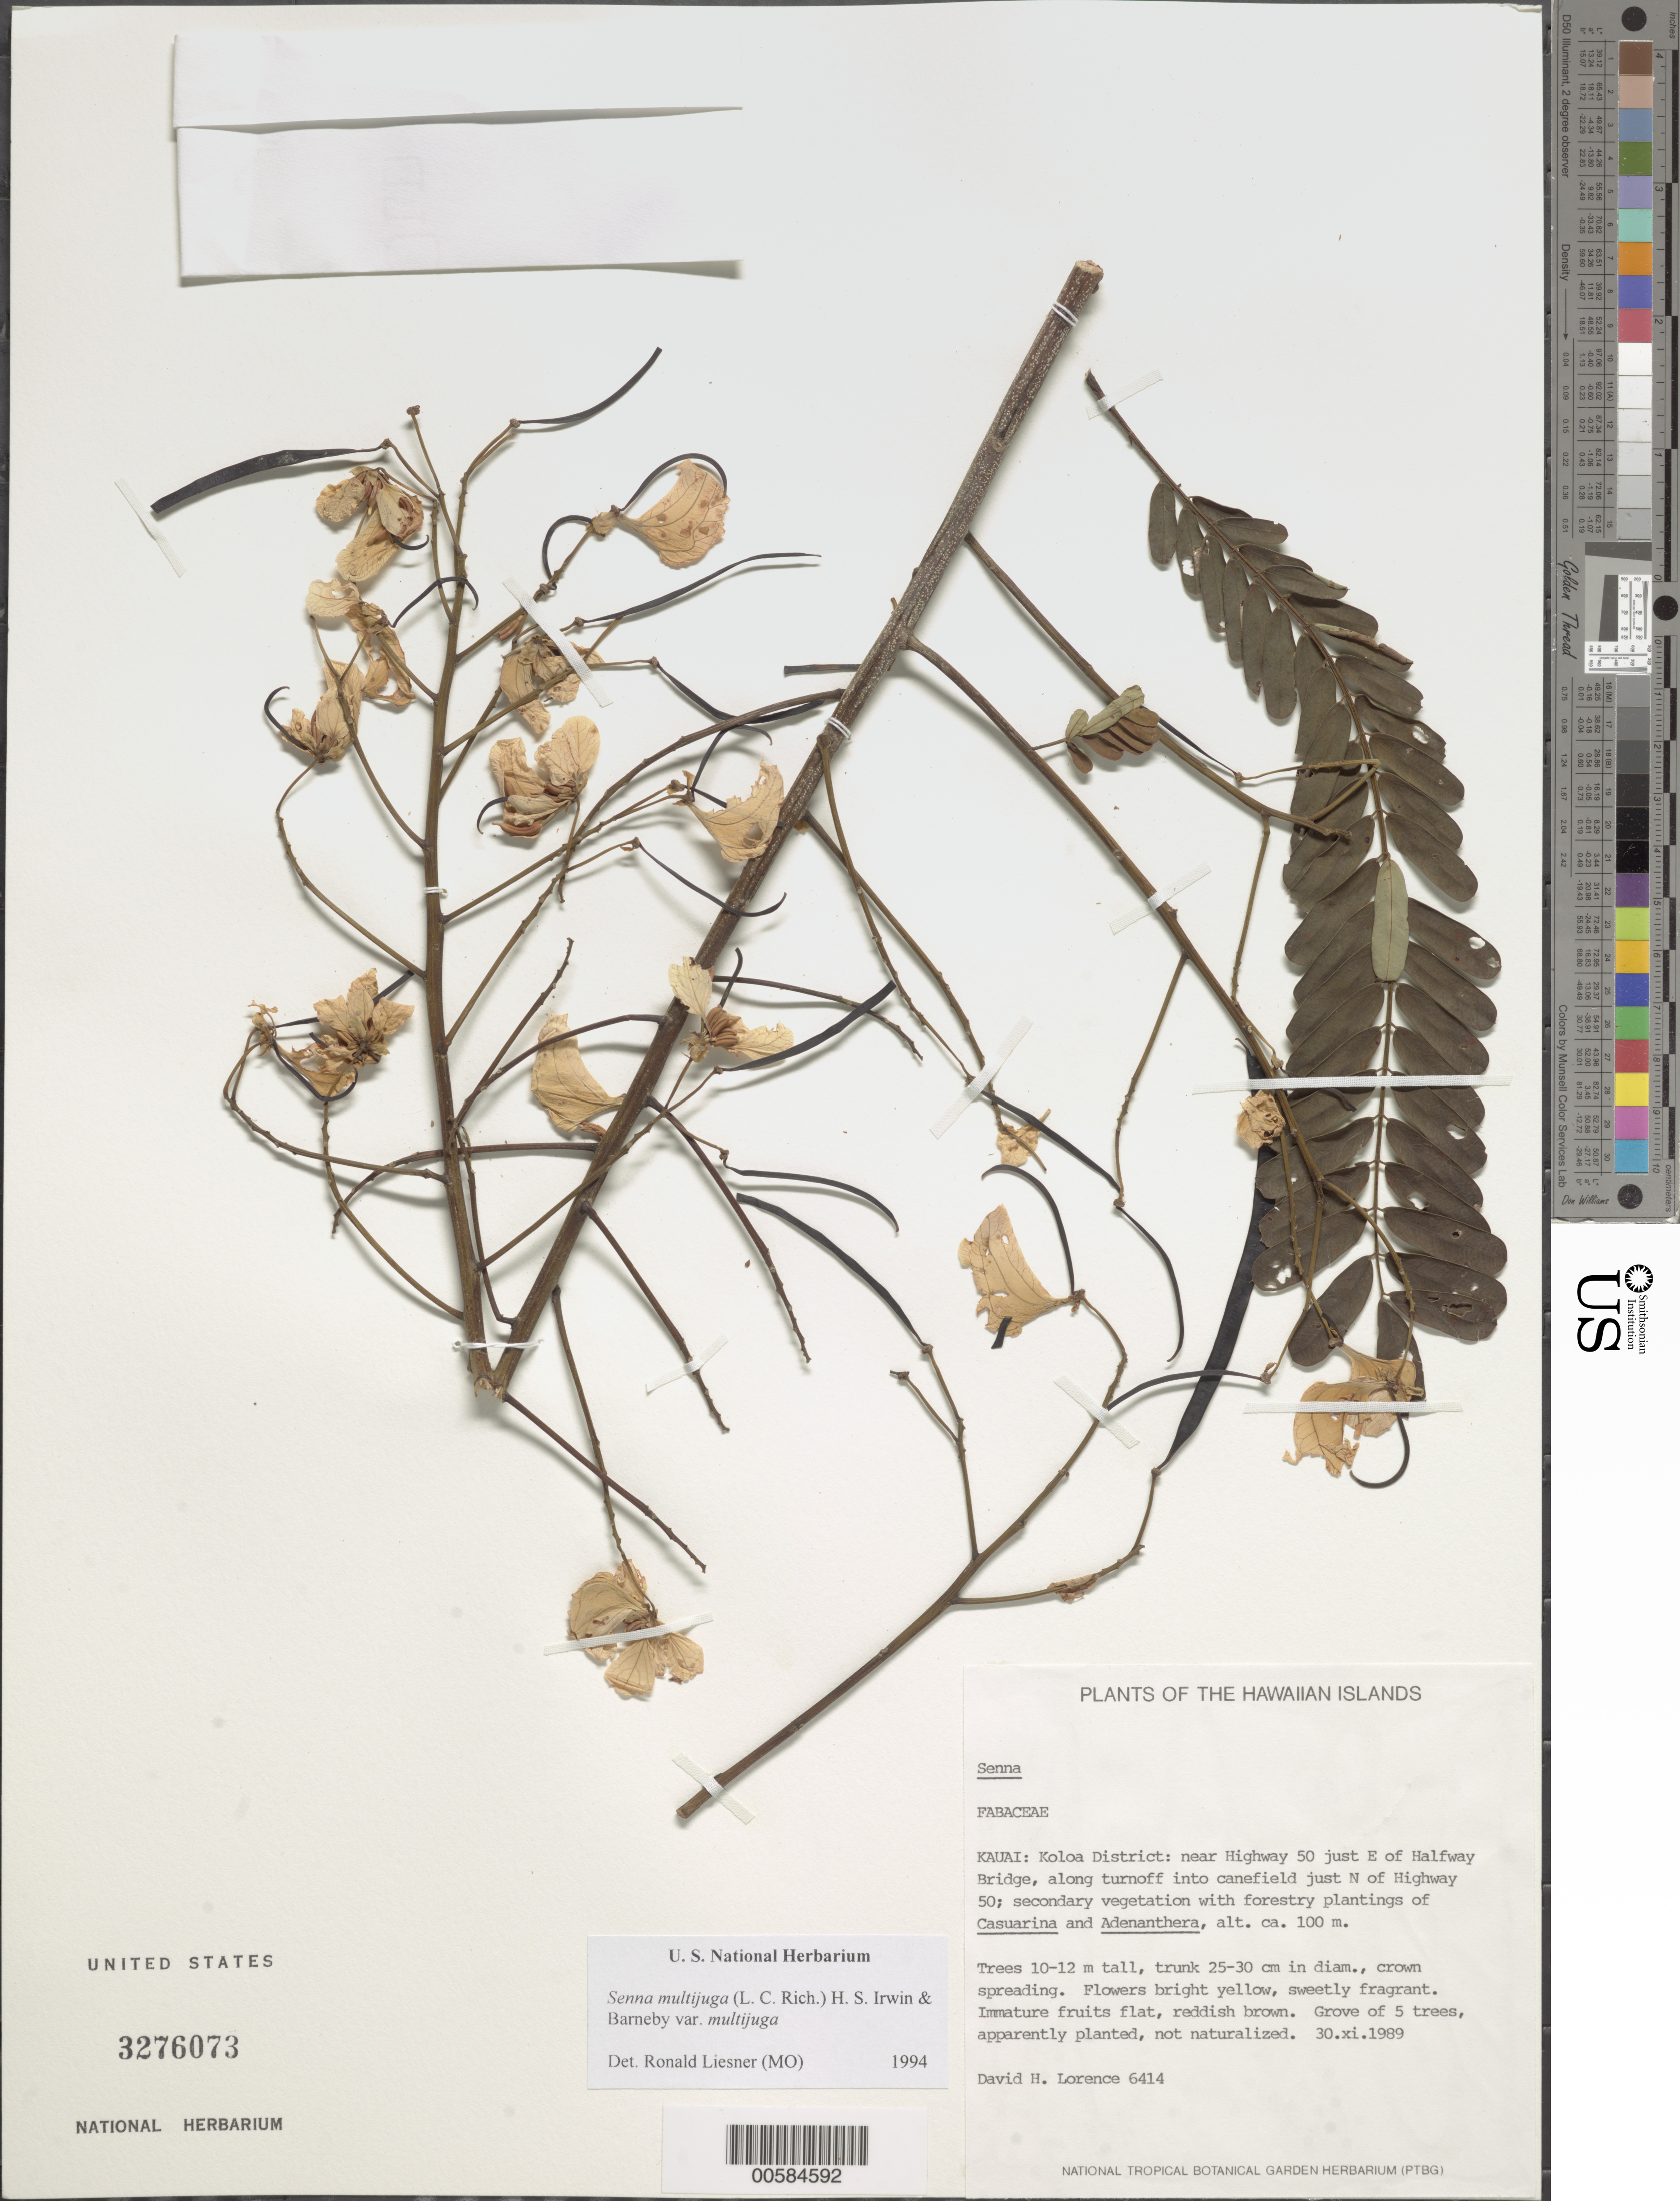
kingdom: Plantae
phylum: Tracheophyta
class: Magnoliopsida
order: Fabales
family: Fabaceae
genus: Senna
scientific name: Senna multijuga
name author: (Rich.) H.S. Irwin & Barneby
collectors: D. Lorence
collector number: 6414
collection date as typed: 30 Nov 1989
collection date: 1989-11-30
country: United States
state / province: Hawaii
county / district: Kauai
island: Kaua'i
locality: Koloa Dist: near Hwy 50 just E of Halfway Bridge, along turnoff into canefield just N of Hwy 50.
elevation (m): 100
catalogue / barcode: US 3276073